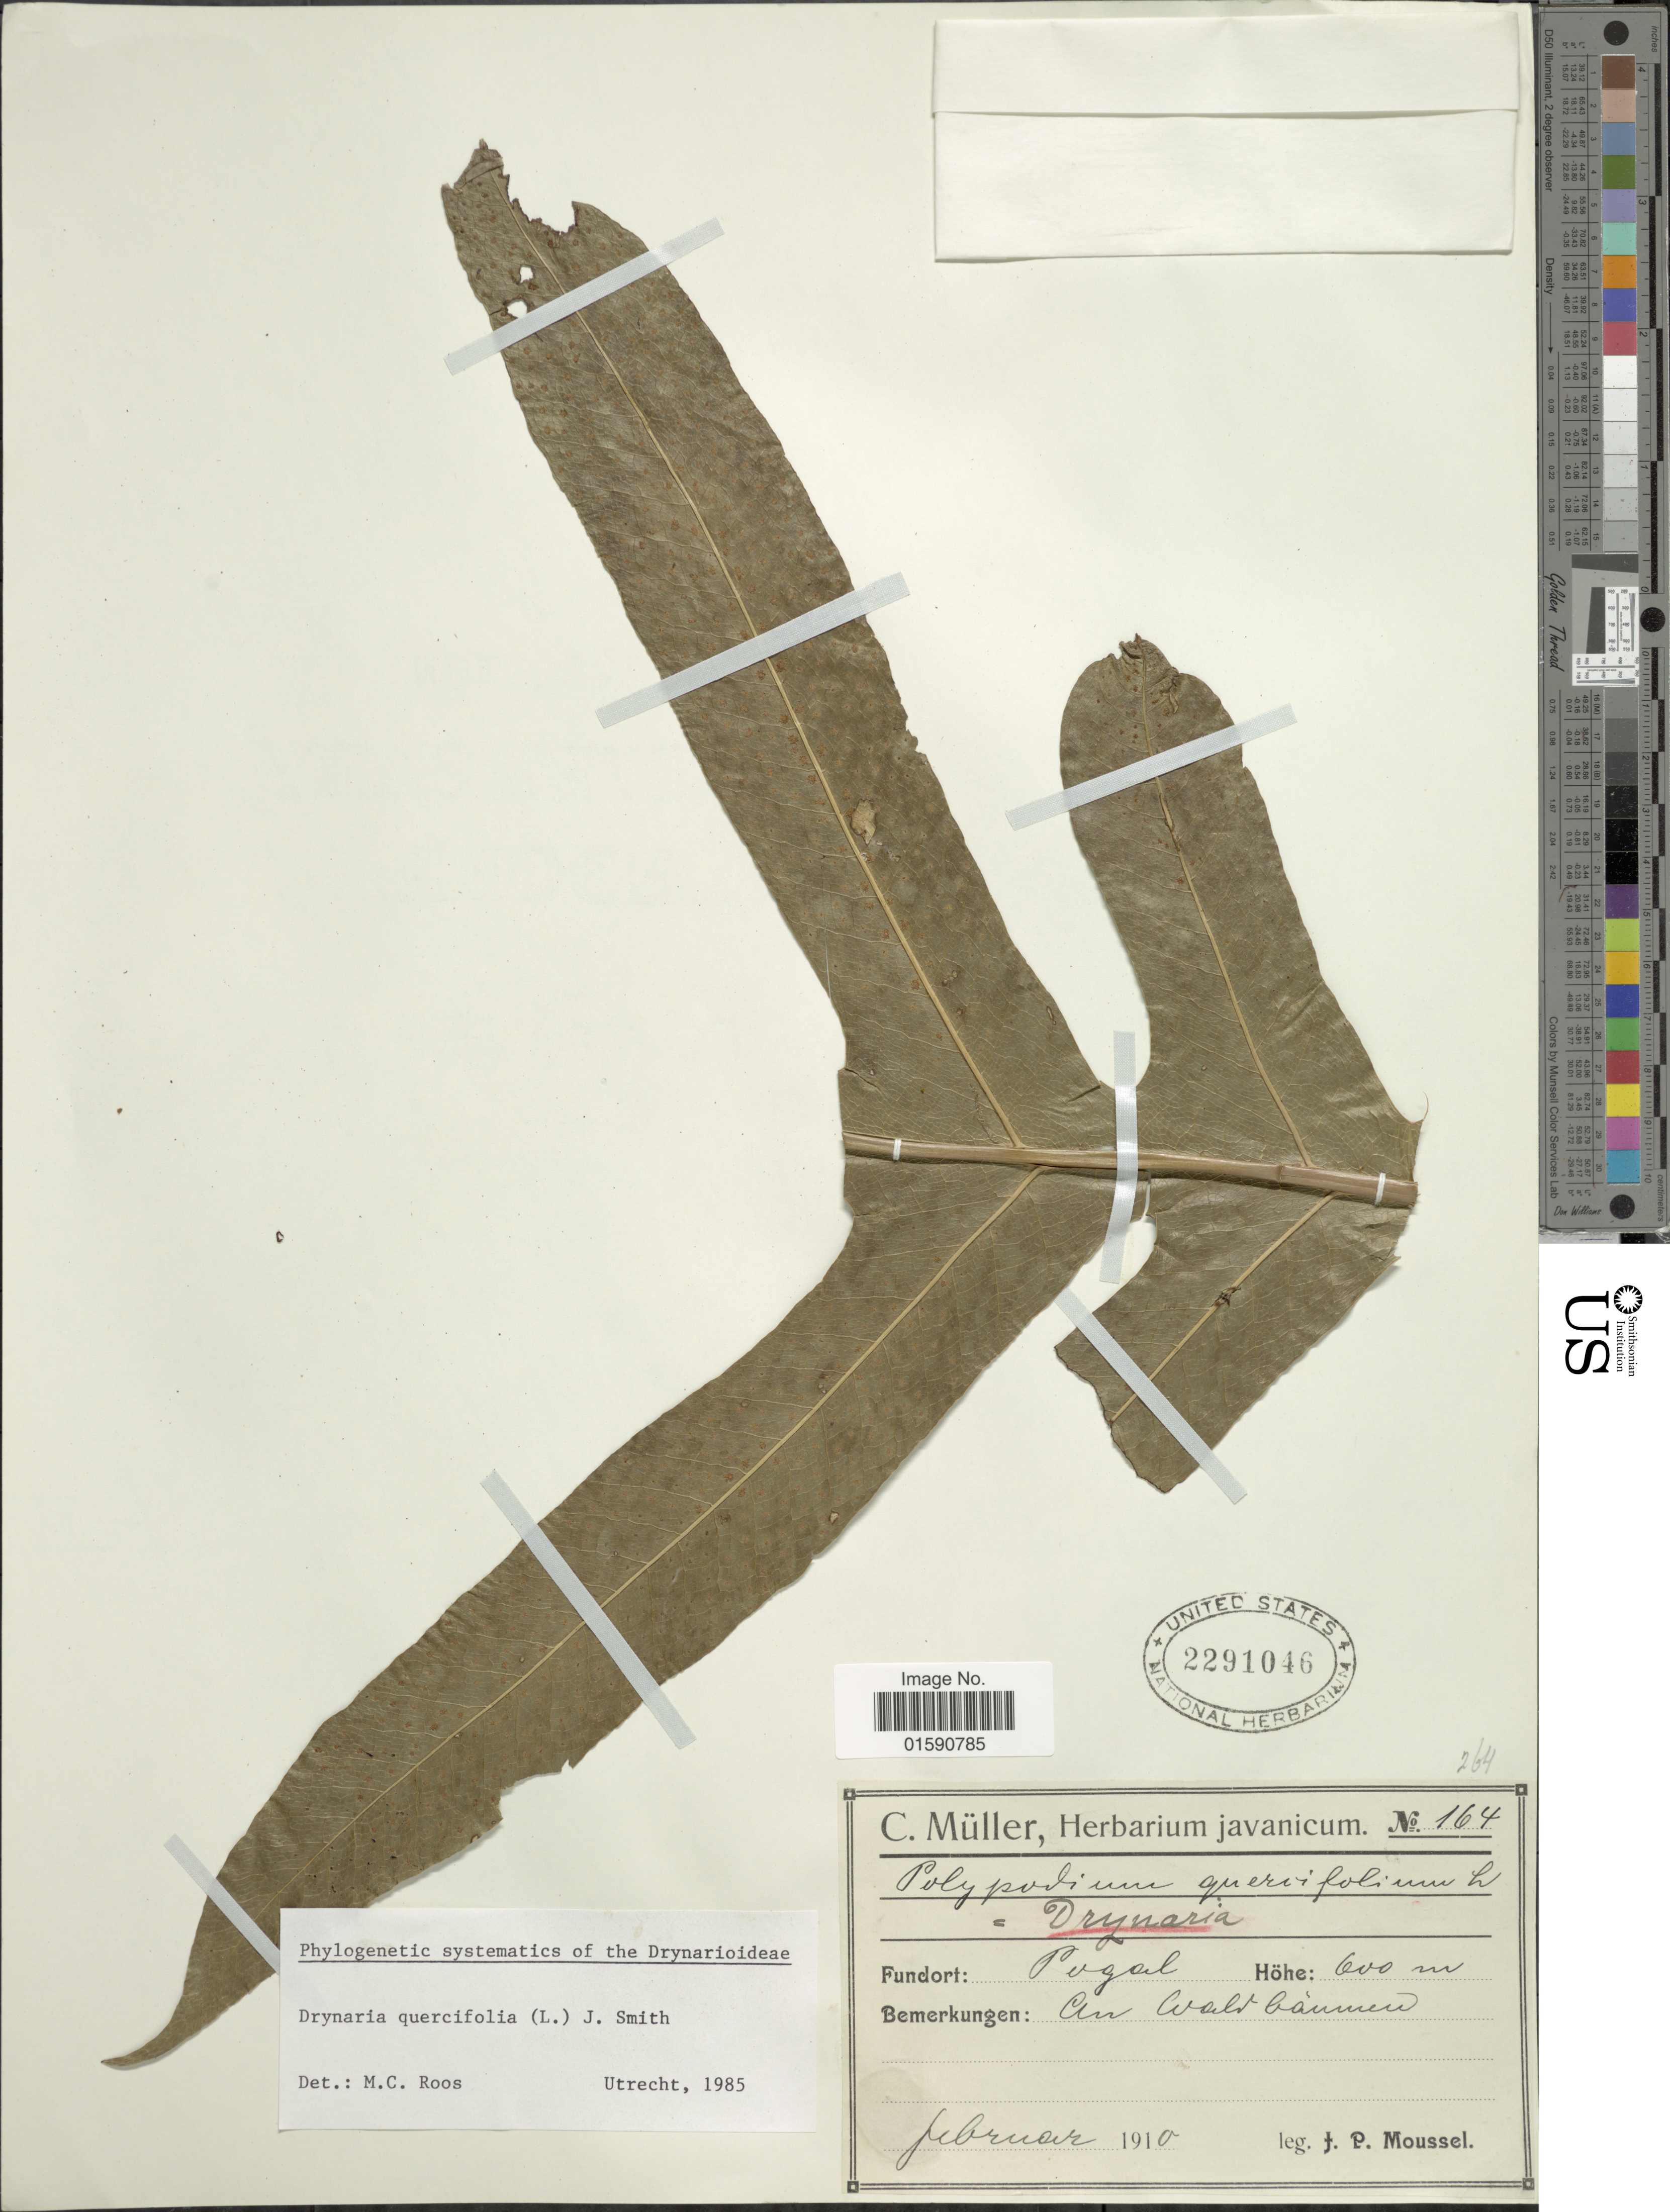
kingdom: Plantae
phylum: Tracheophyta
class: Polypodiopsida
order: Polypodiales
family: Polypodiaceae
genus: Drynaria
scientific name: Drynaria quercifolia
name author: (L.) J. Sm.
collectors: J. Moussel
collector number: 164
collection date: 1910-02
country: Indonesia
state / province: Java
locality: Pugal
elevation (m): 600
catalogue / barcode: US 2291046